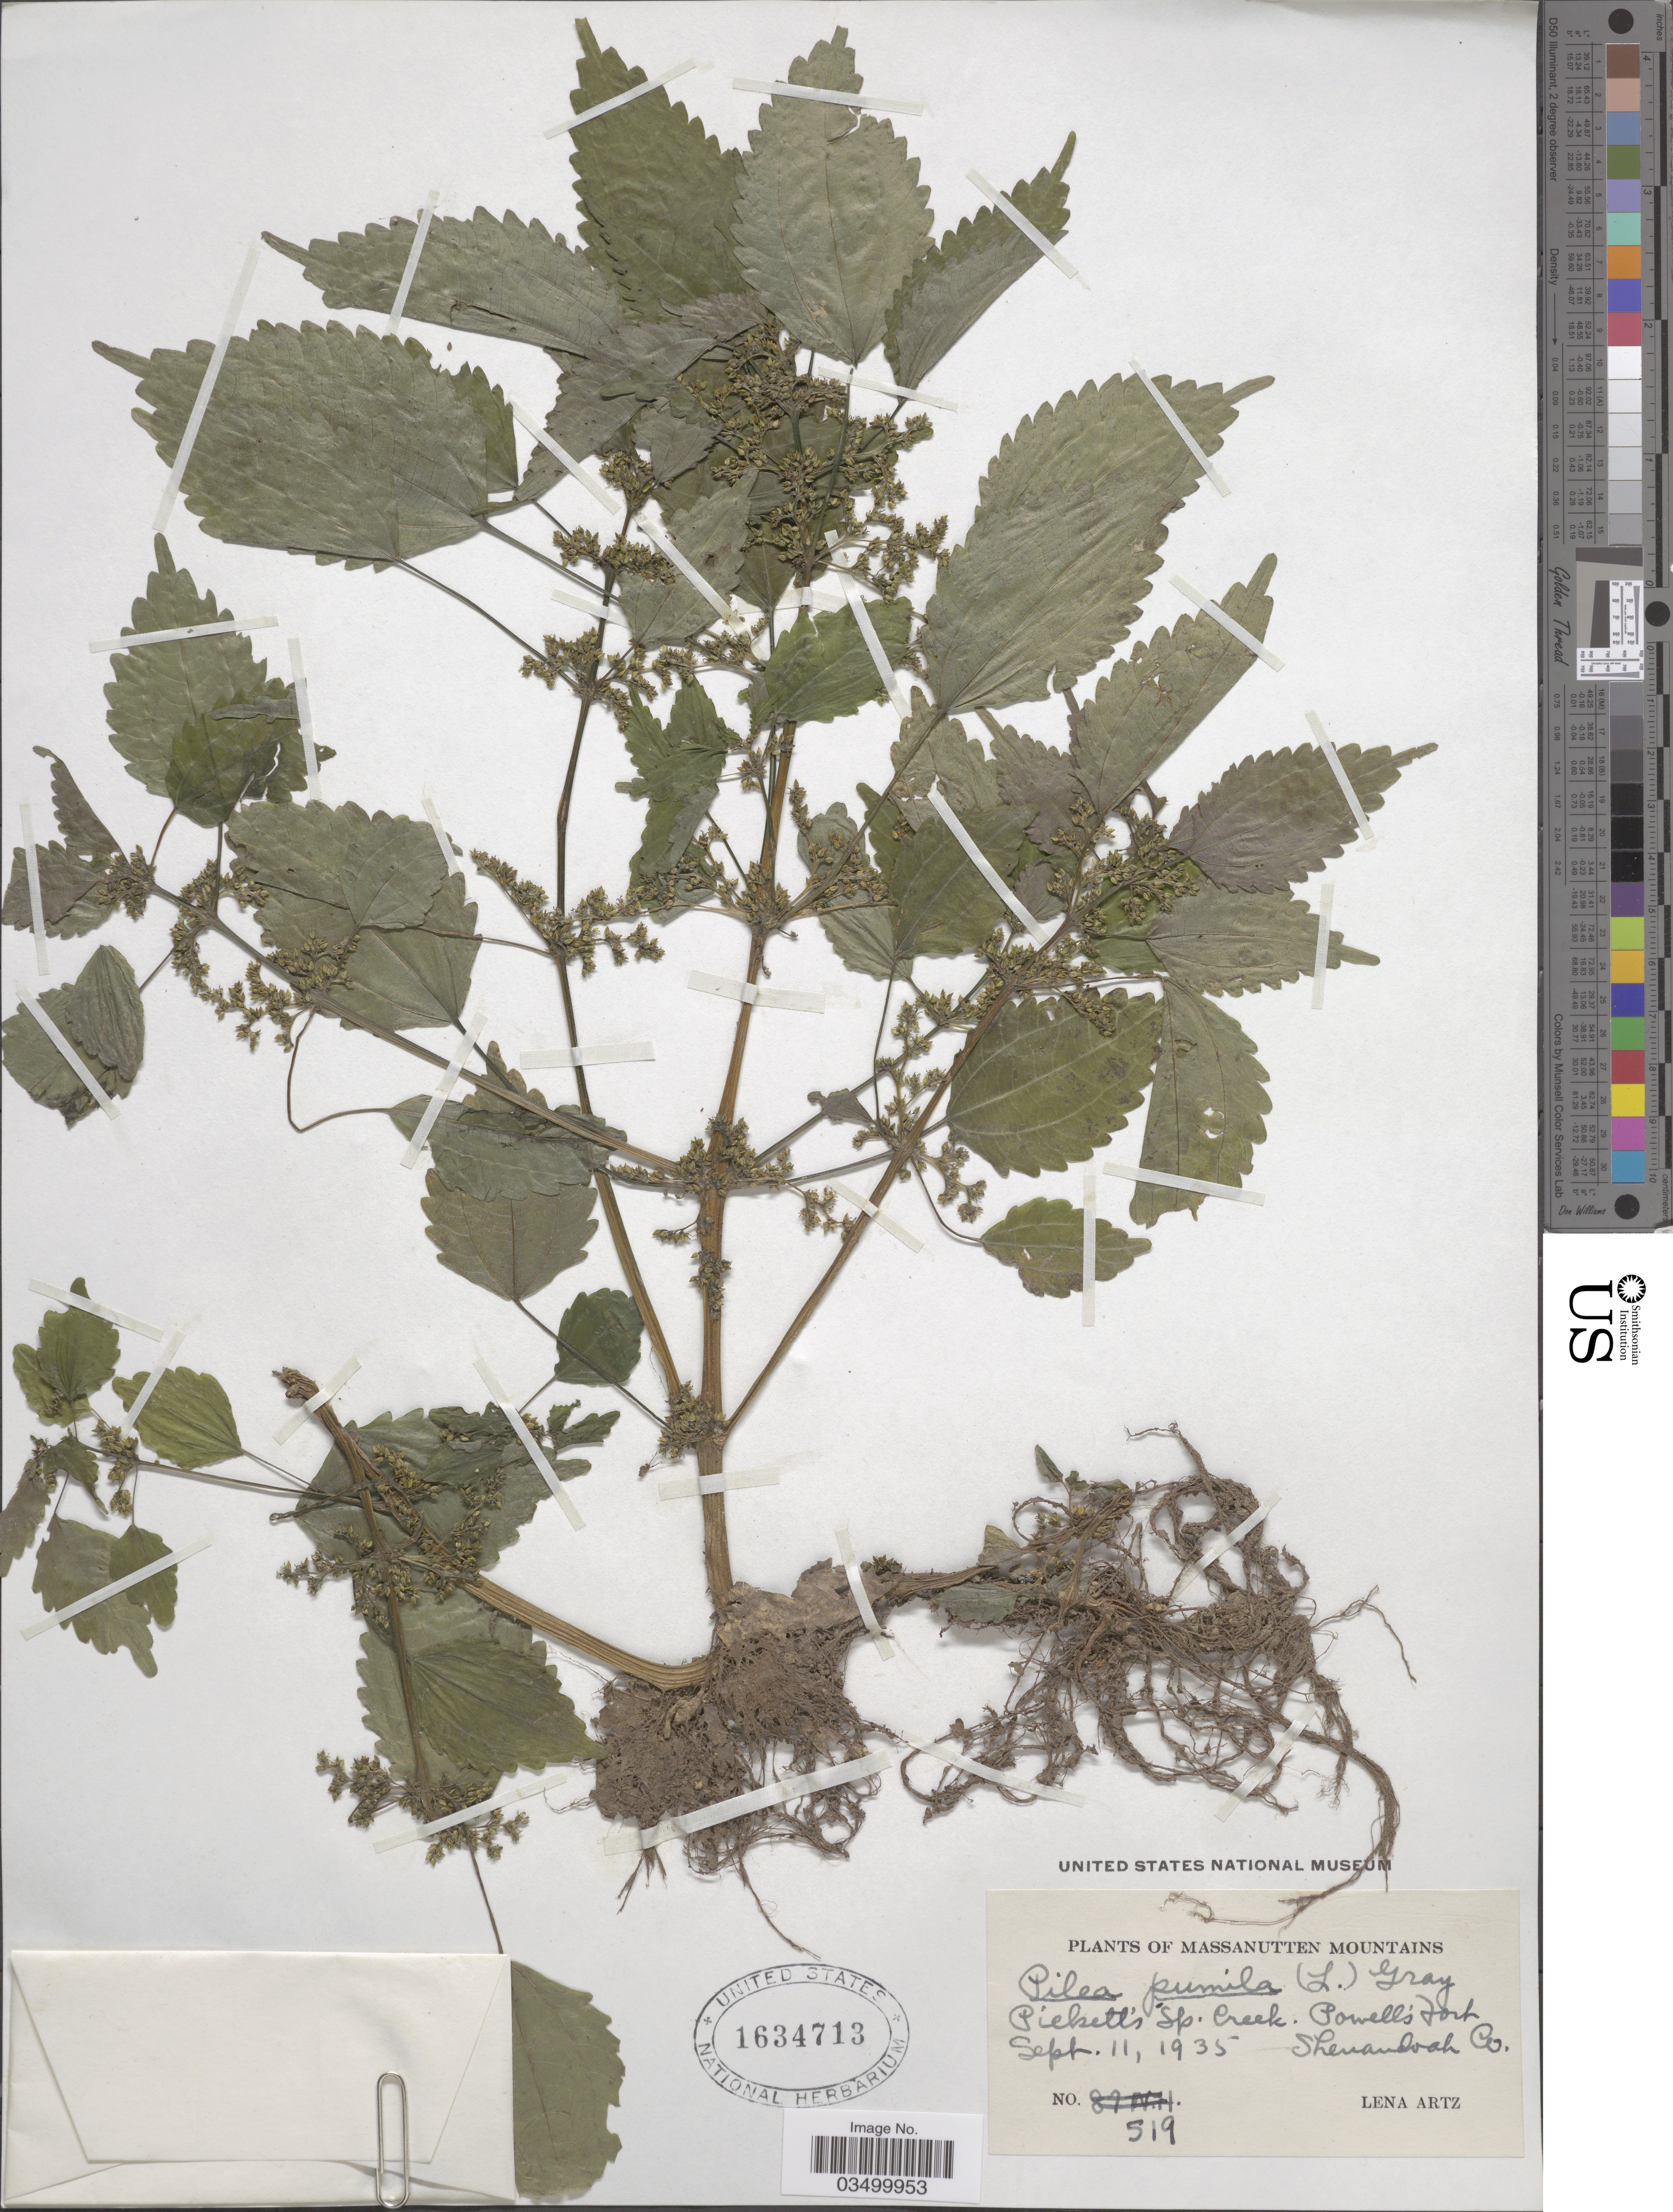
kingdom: Plantae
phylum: Tracheophyta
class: Magnoliopsida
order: Rosales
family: Urticaceae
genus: Pilea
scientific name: Pilea pumila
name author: (L.) A. Gray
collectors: L. Artz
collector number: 519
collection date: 1935-09-11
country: United States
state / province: Virginia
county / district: Shenandoah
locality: Massanutten Mountains. Pickett's Sp. Creek. Powell's Fork. Shenandoah Co.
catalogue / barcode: US 1634713